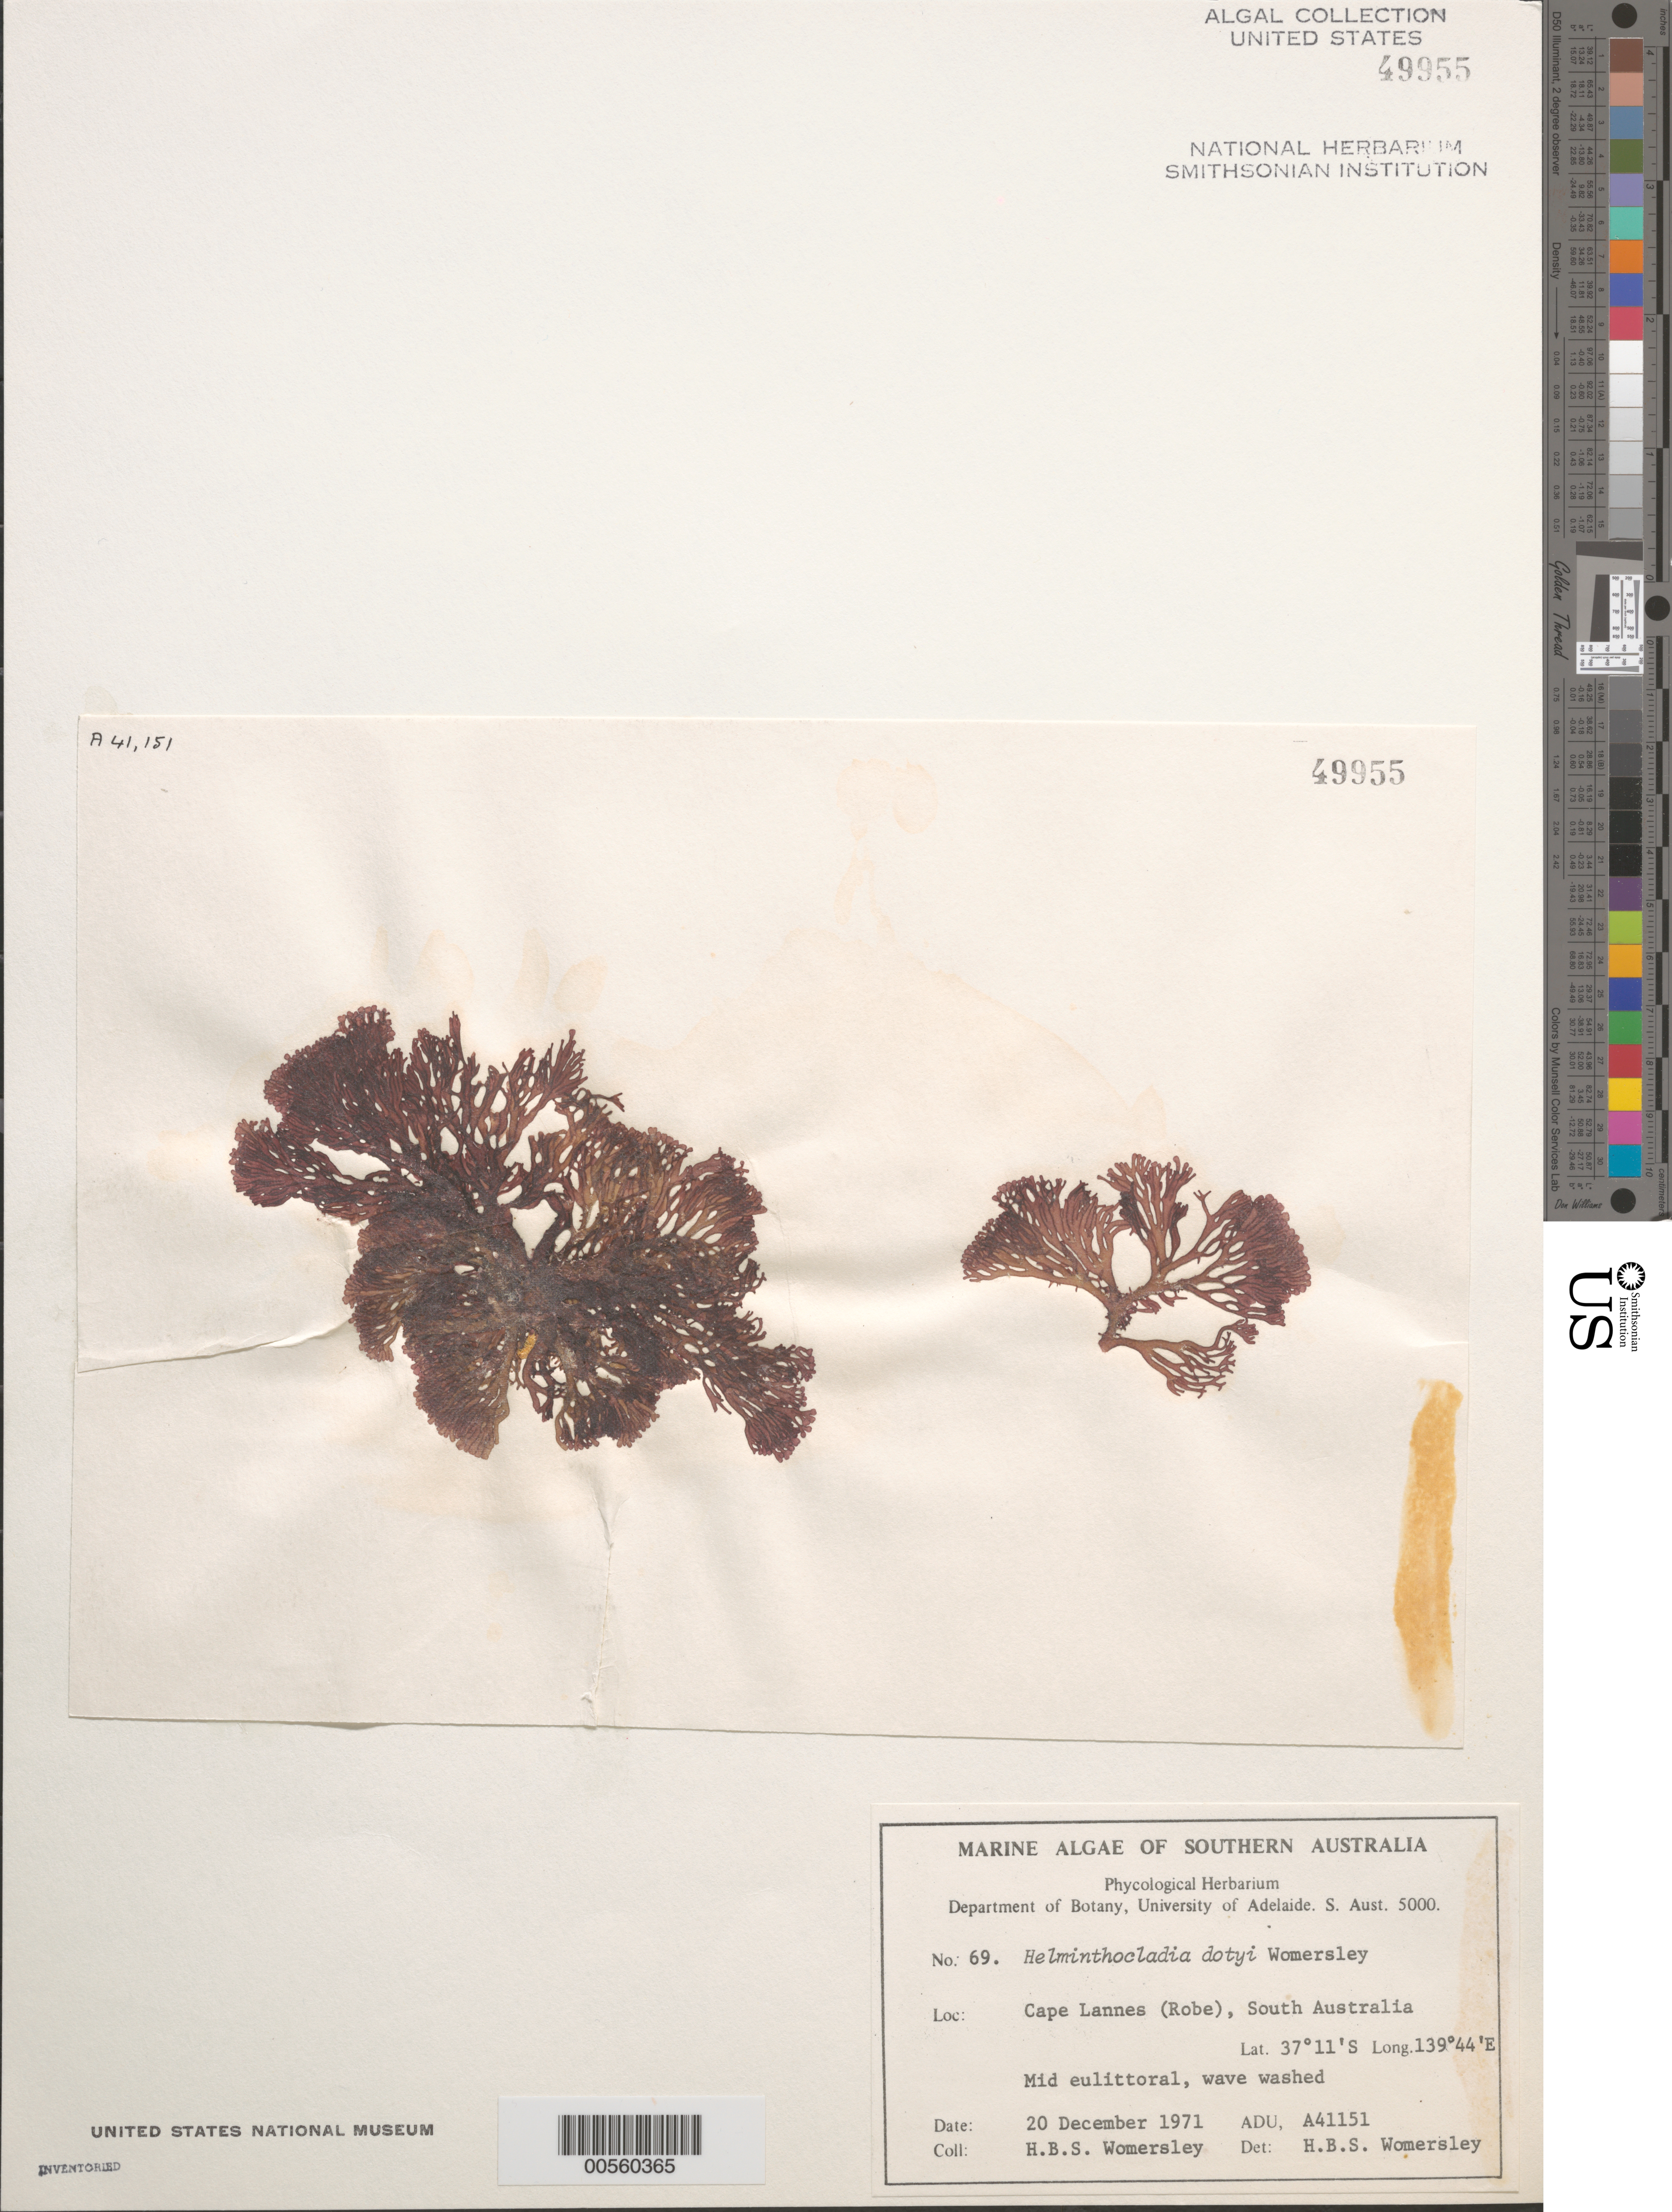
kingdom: Plantae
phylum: Rhodophyta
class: Florideophyceae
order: Nemaliales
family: Liagoraceae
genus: Helminthocladia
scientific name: Helminthocladia dotyi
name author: Womersley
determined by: Womersley, H. B. S.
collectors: H. B. S. Womersley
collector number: ADU A41151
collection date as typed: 20 Dec 1971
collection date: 1971-12-20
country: Australia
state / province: South Australia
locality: Cape Lannes, Robe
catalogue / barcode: US 49955